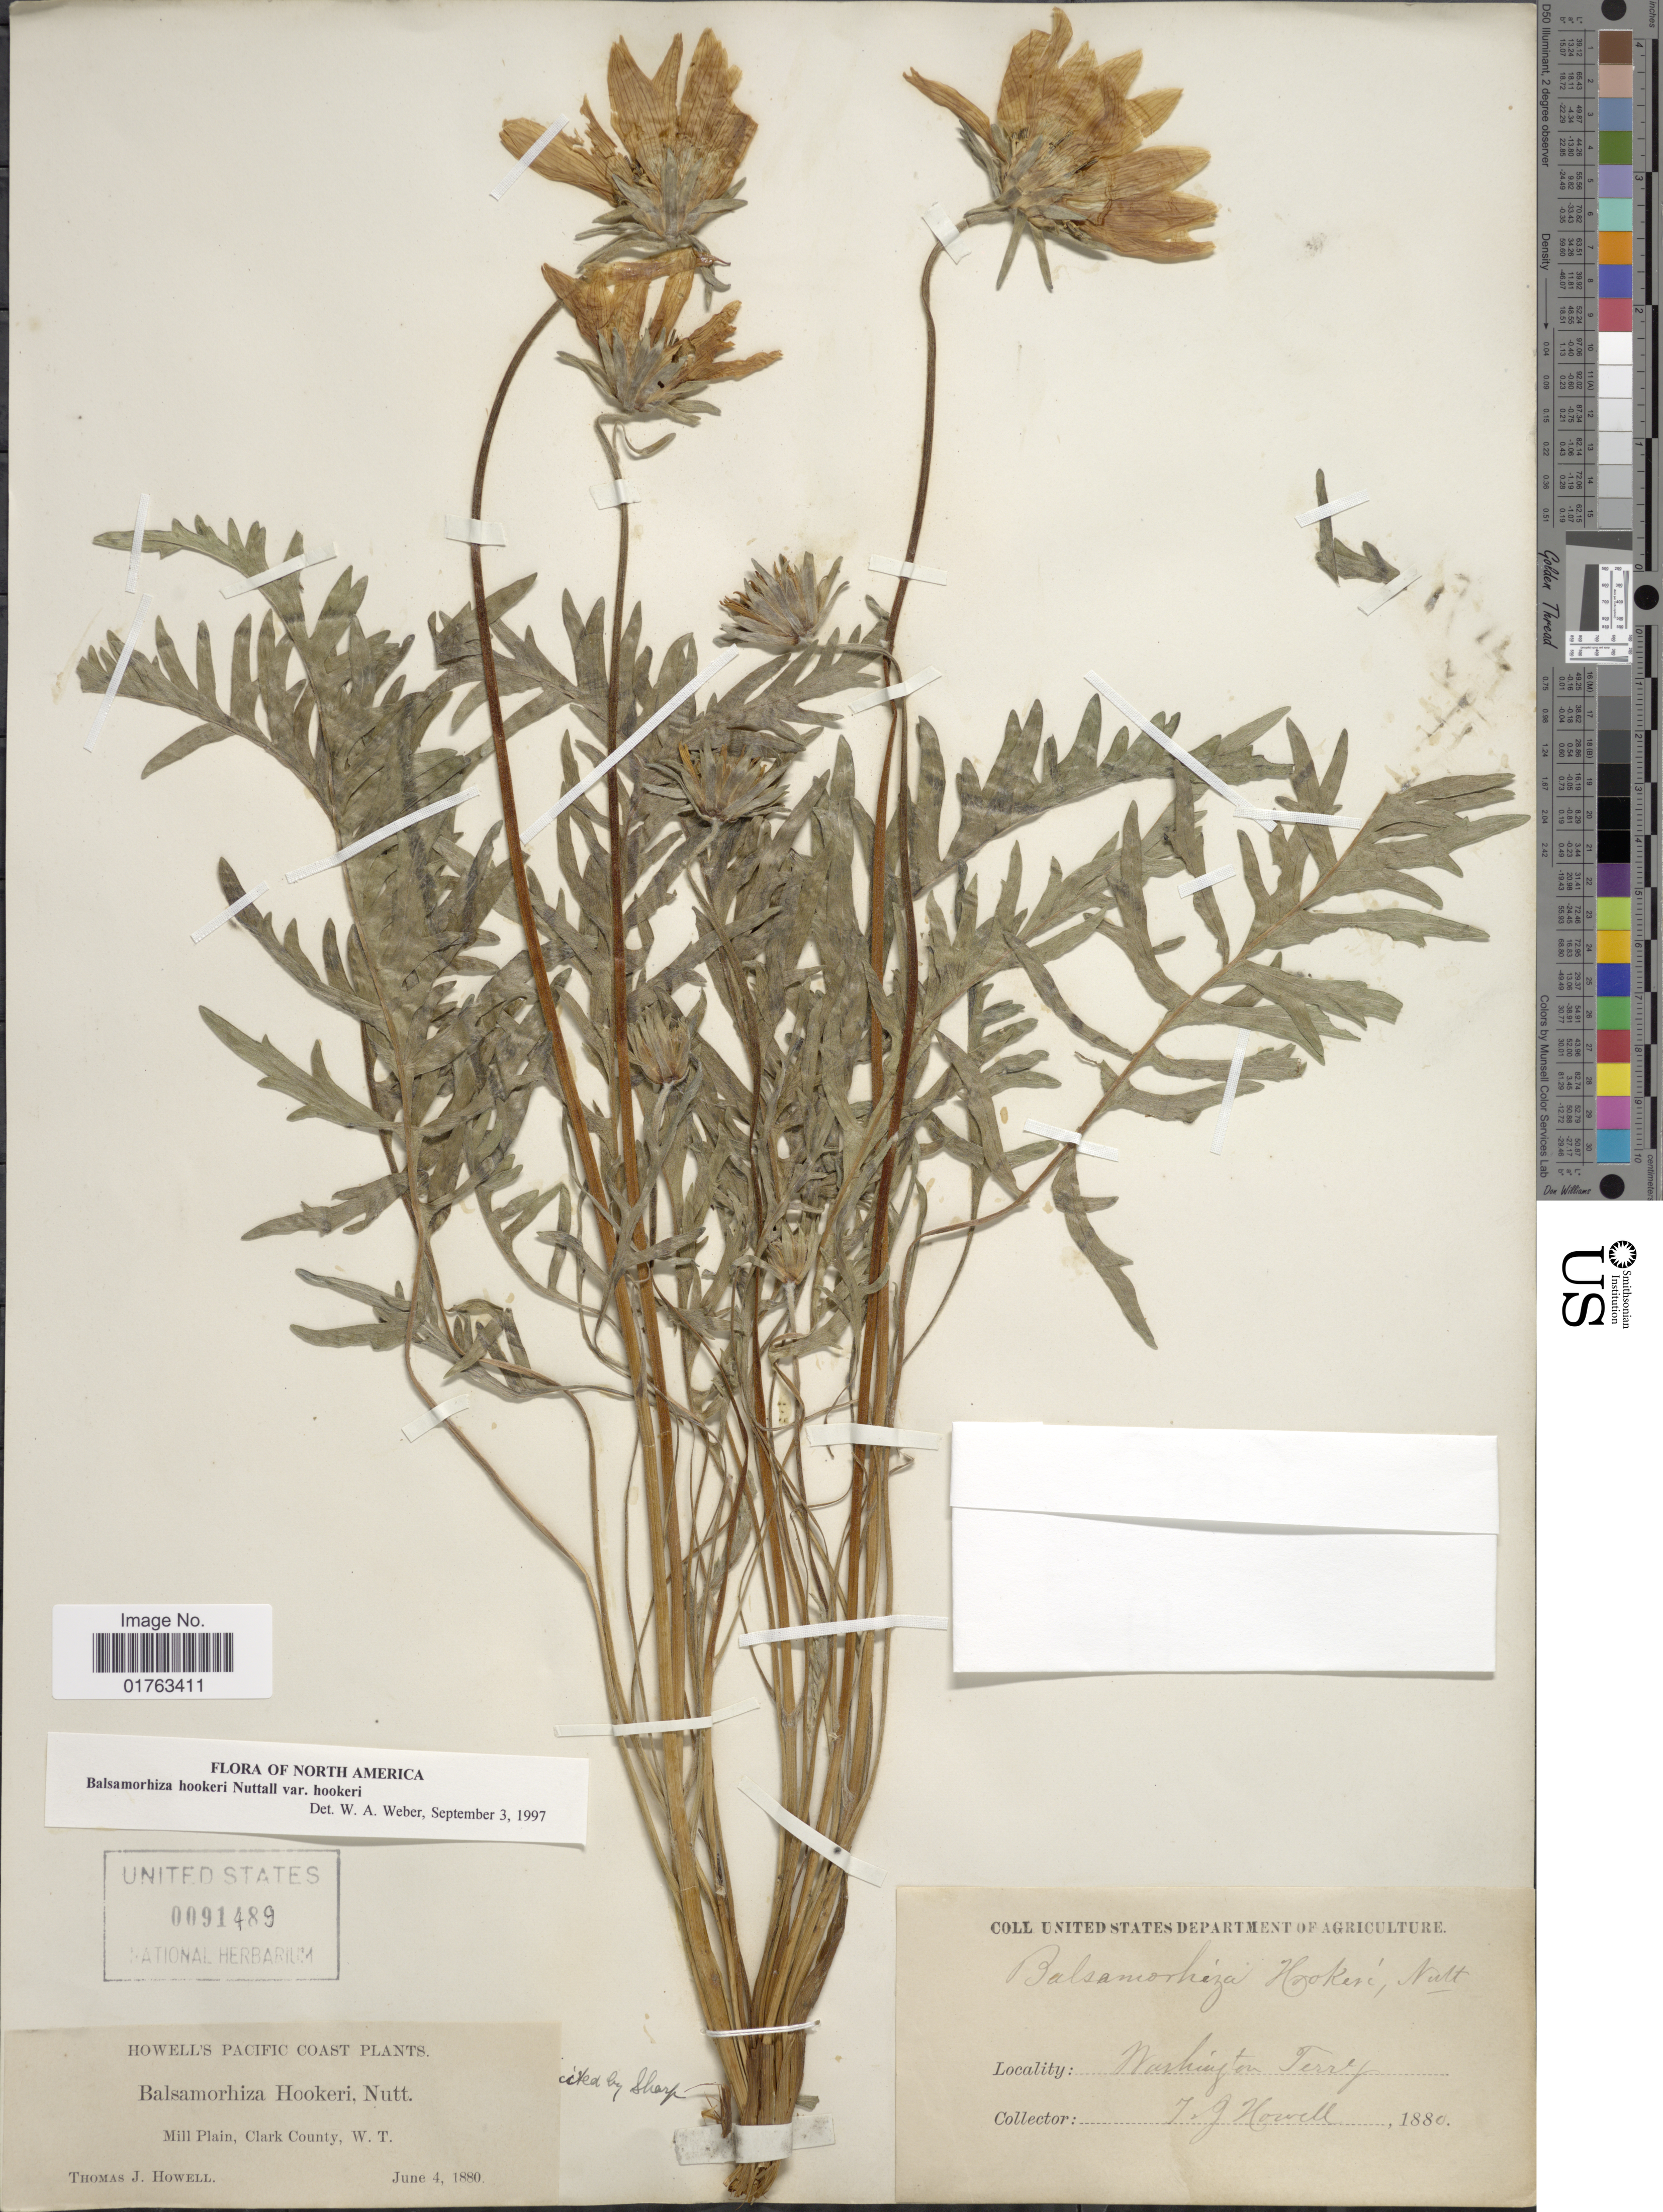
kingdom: Plantae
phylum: Tracheophyta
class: Magnoliopsida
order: Asterales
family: Asteraceae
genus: Balsamorhiza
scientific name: Balsamorhiza hookeri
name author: Nutt.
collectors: T. J. Howell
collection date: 1880-06-04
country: United States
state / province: Washington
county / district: Clark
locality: Mill Plain, Clark County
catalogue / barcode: US 91489